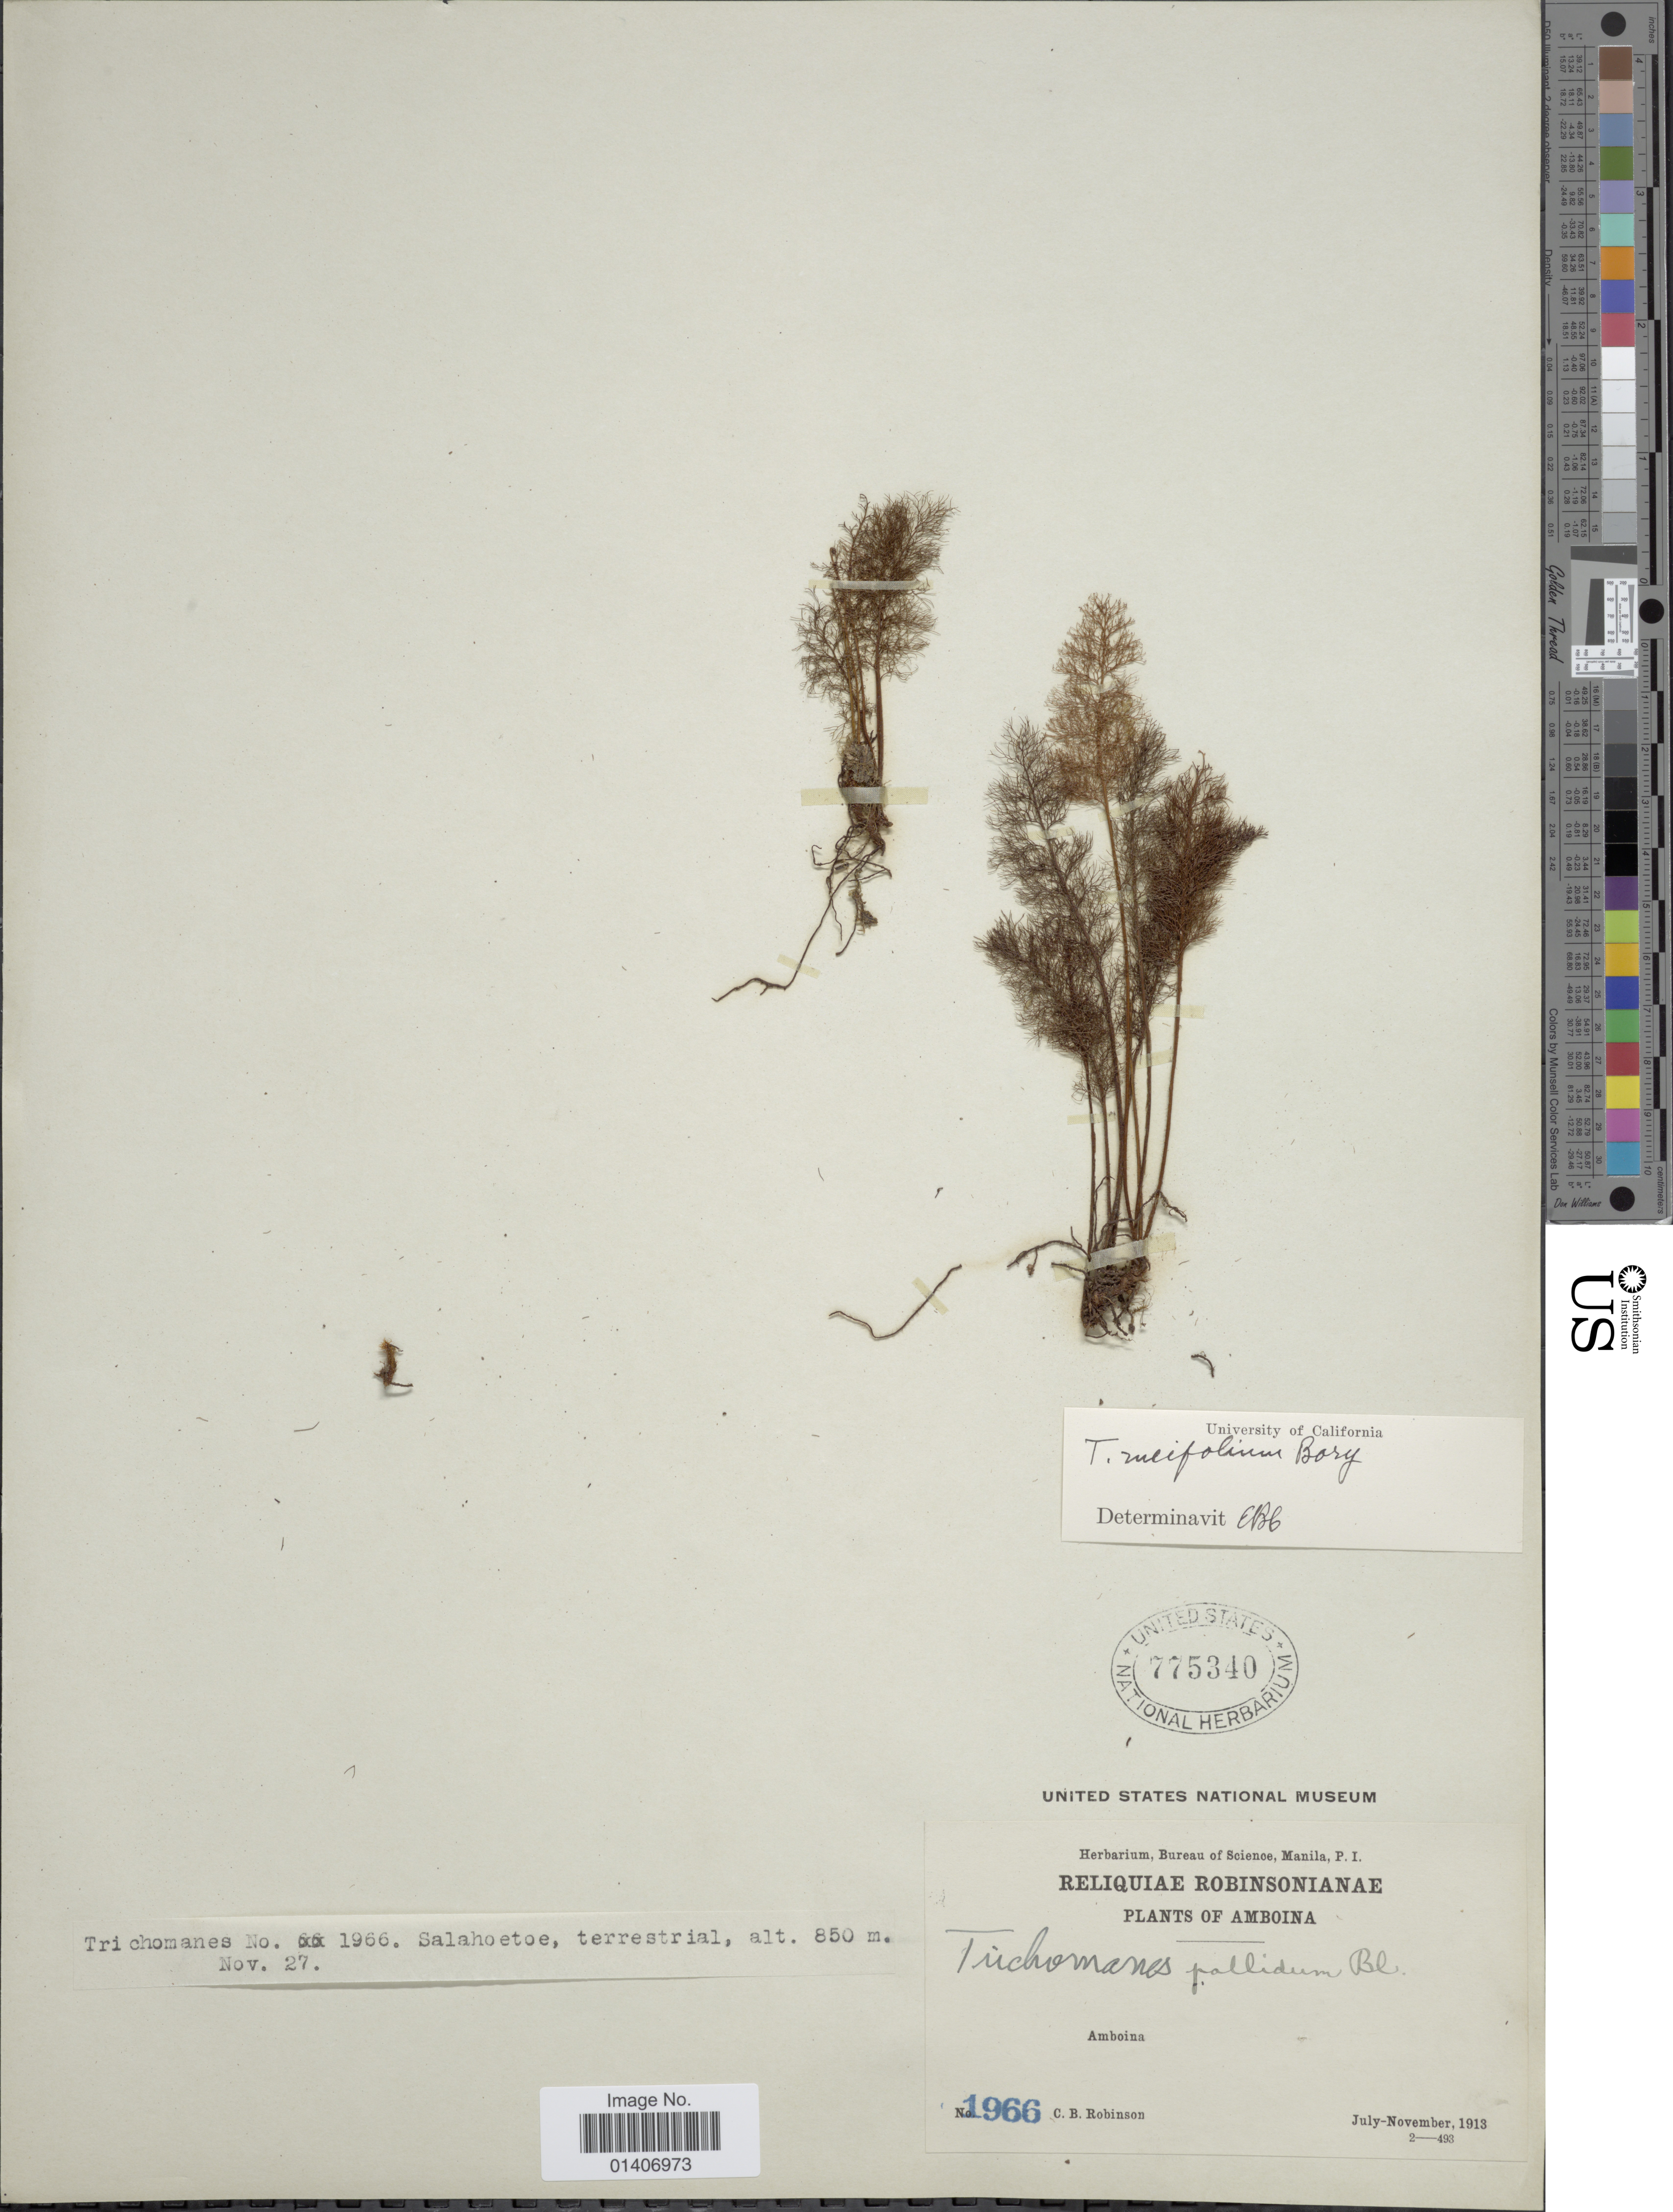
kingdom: Plantae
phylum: Tracheophyta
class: Polypodiopsida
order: Hymenophyllales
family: Hymenophyllaceae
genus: Abrodictyum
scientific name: Abrodictyum meifolium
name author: (Bory) Ebihara & K. Iwats.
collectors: C. Robinson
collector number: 1966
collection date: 1913-11-27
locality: Salahoetoe, terrestrial, Amboina, Amboina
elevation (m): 850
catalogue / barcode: US 775340